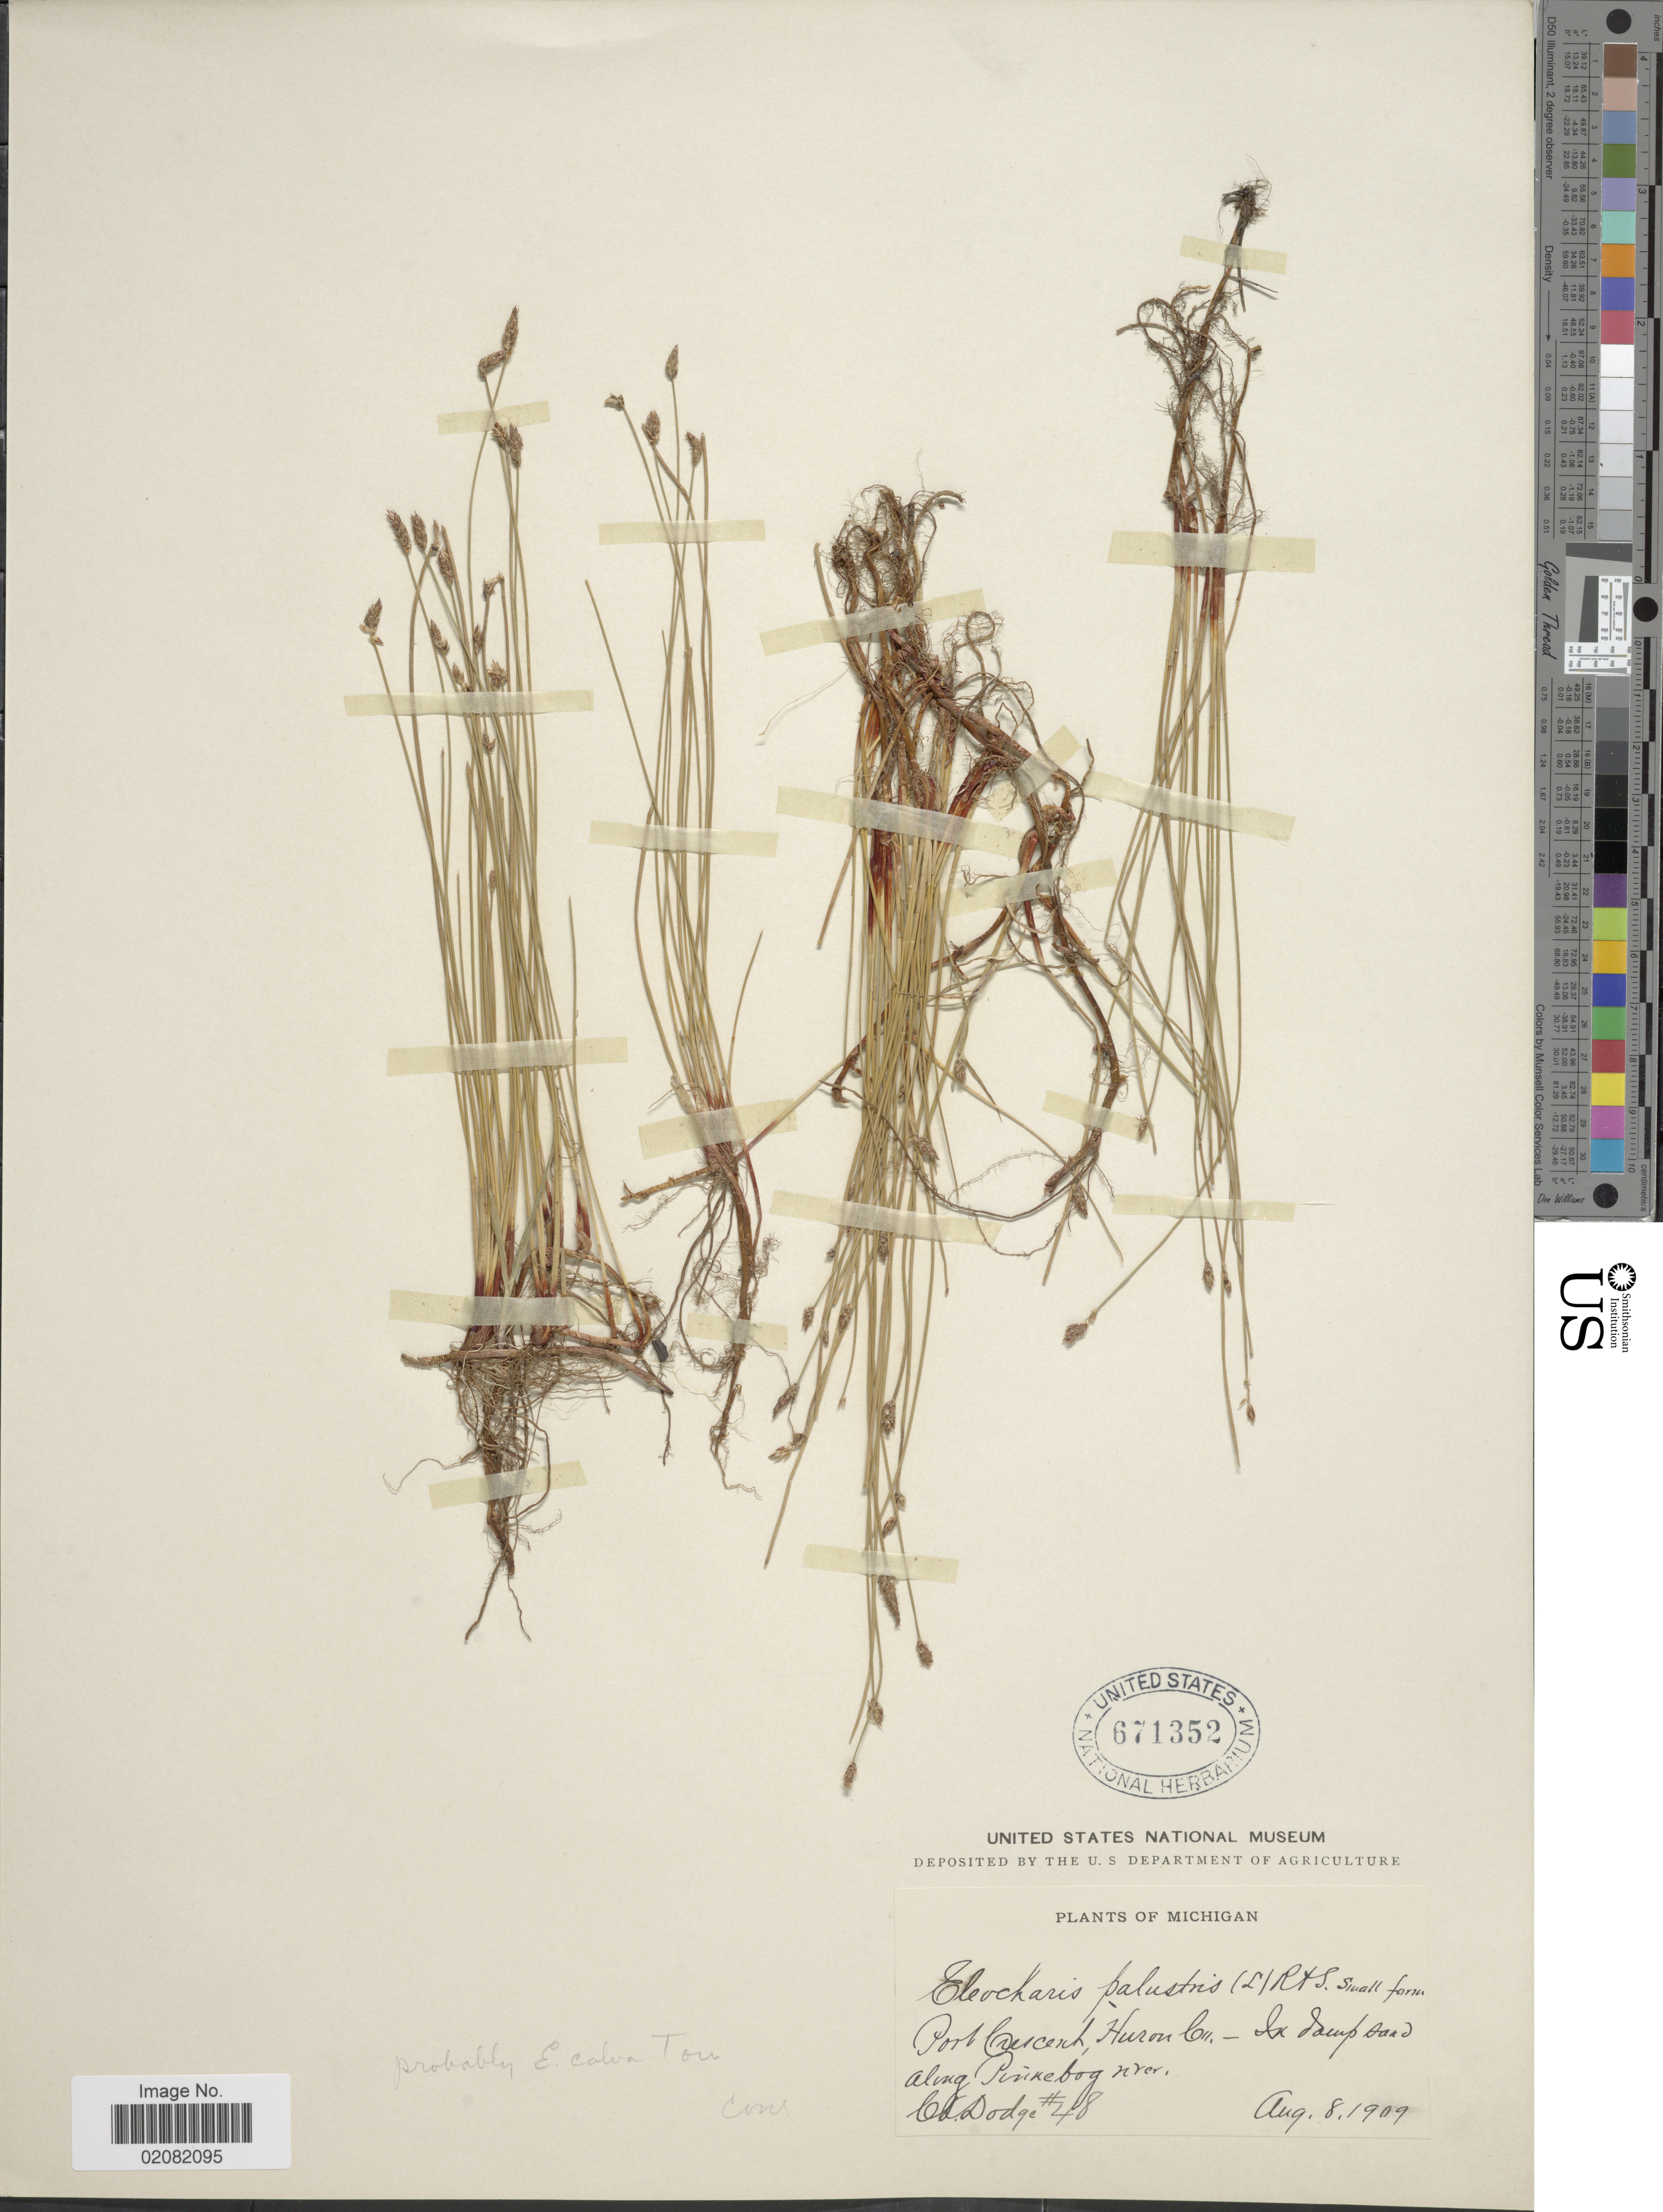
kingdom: Plantae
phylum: Tracheophyta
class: Liliopsida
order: Poales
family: Cyperaceae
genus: Eleocharis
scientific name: Eleocharis erythropoda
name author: Steud.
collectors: C. Dodge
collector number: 48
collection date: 1909-08-08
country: United States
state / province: Michigan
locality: Port Crescent, Huron Co - In damp sand along Pinnebog river.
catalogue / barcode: US 671352